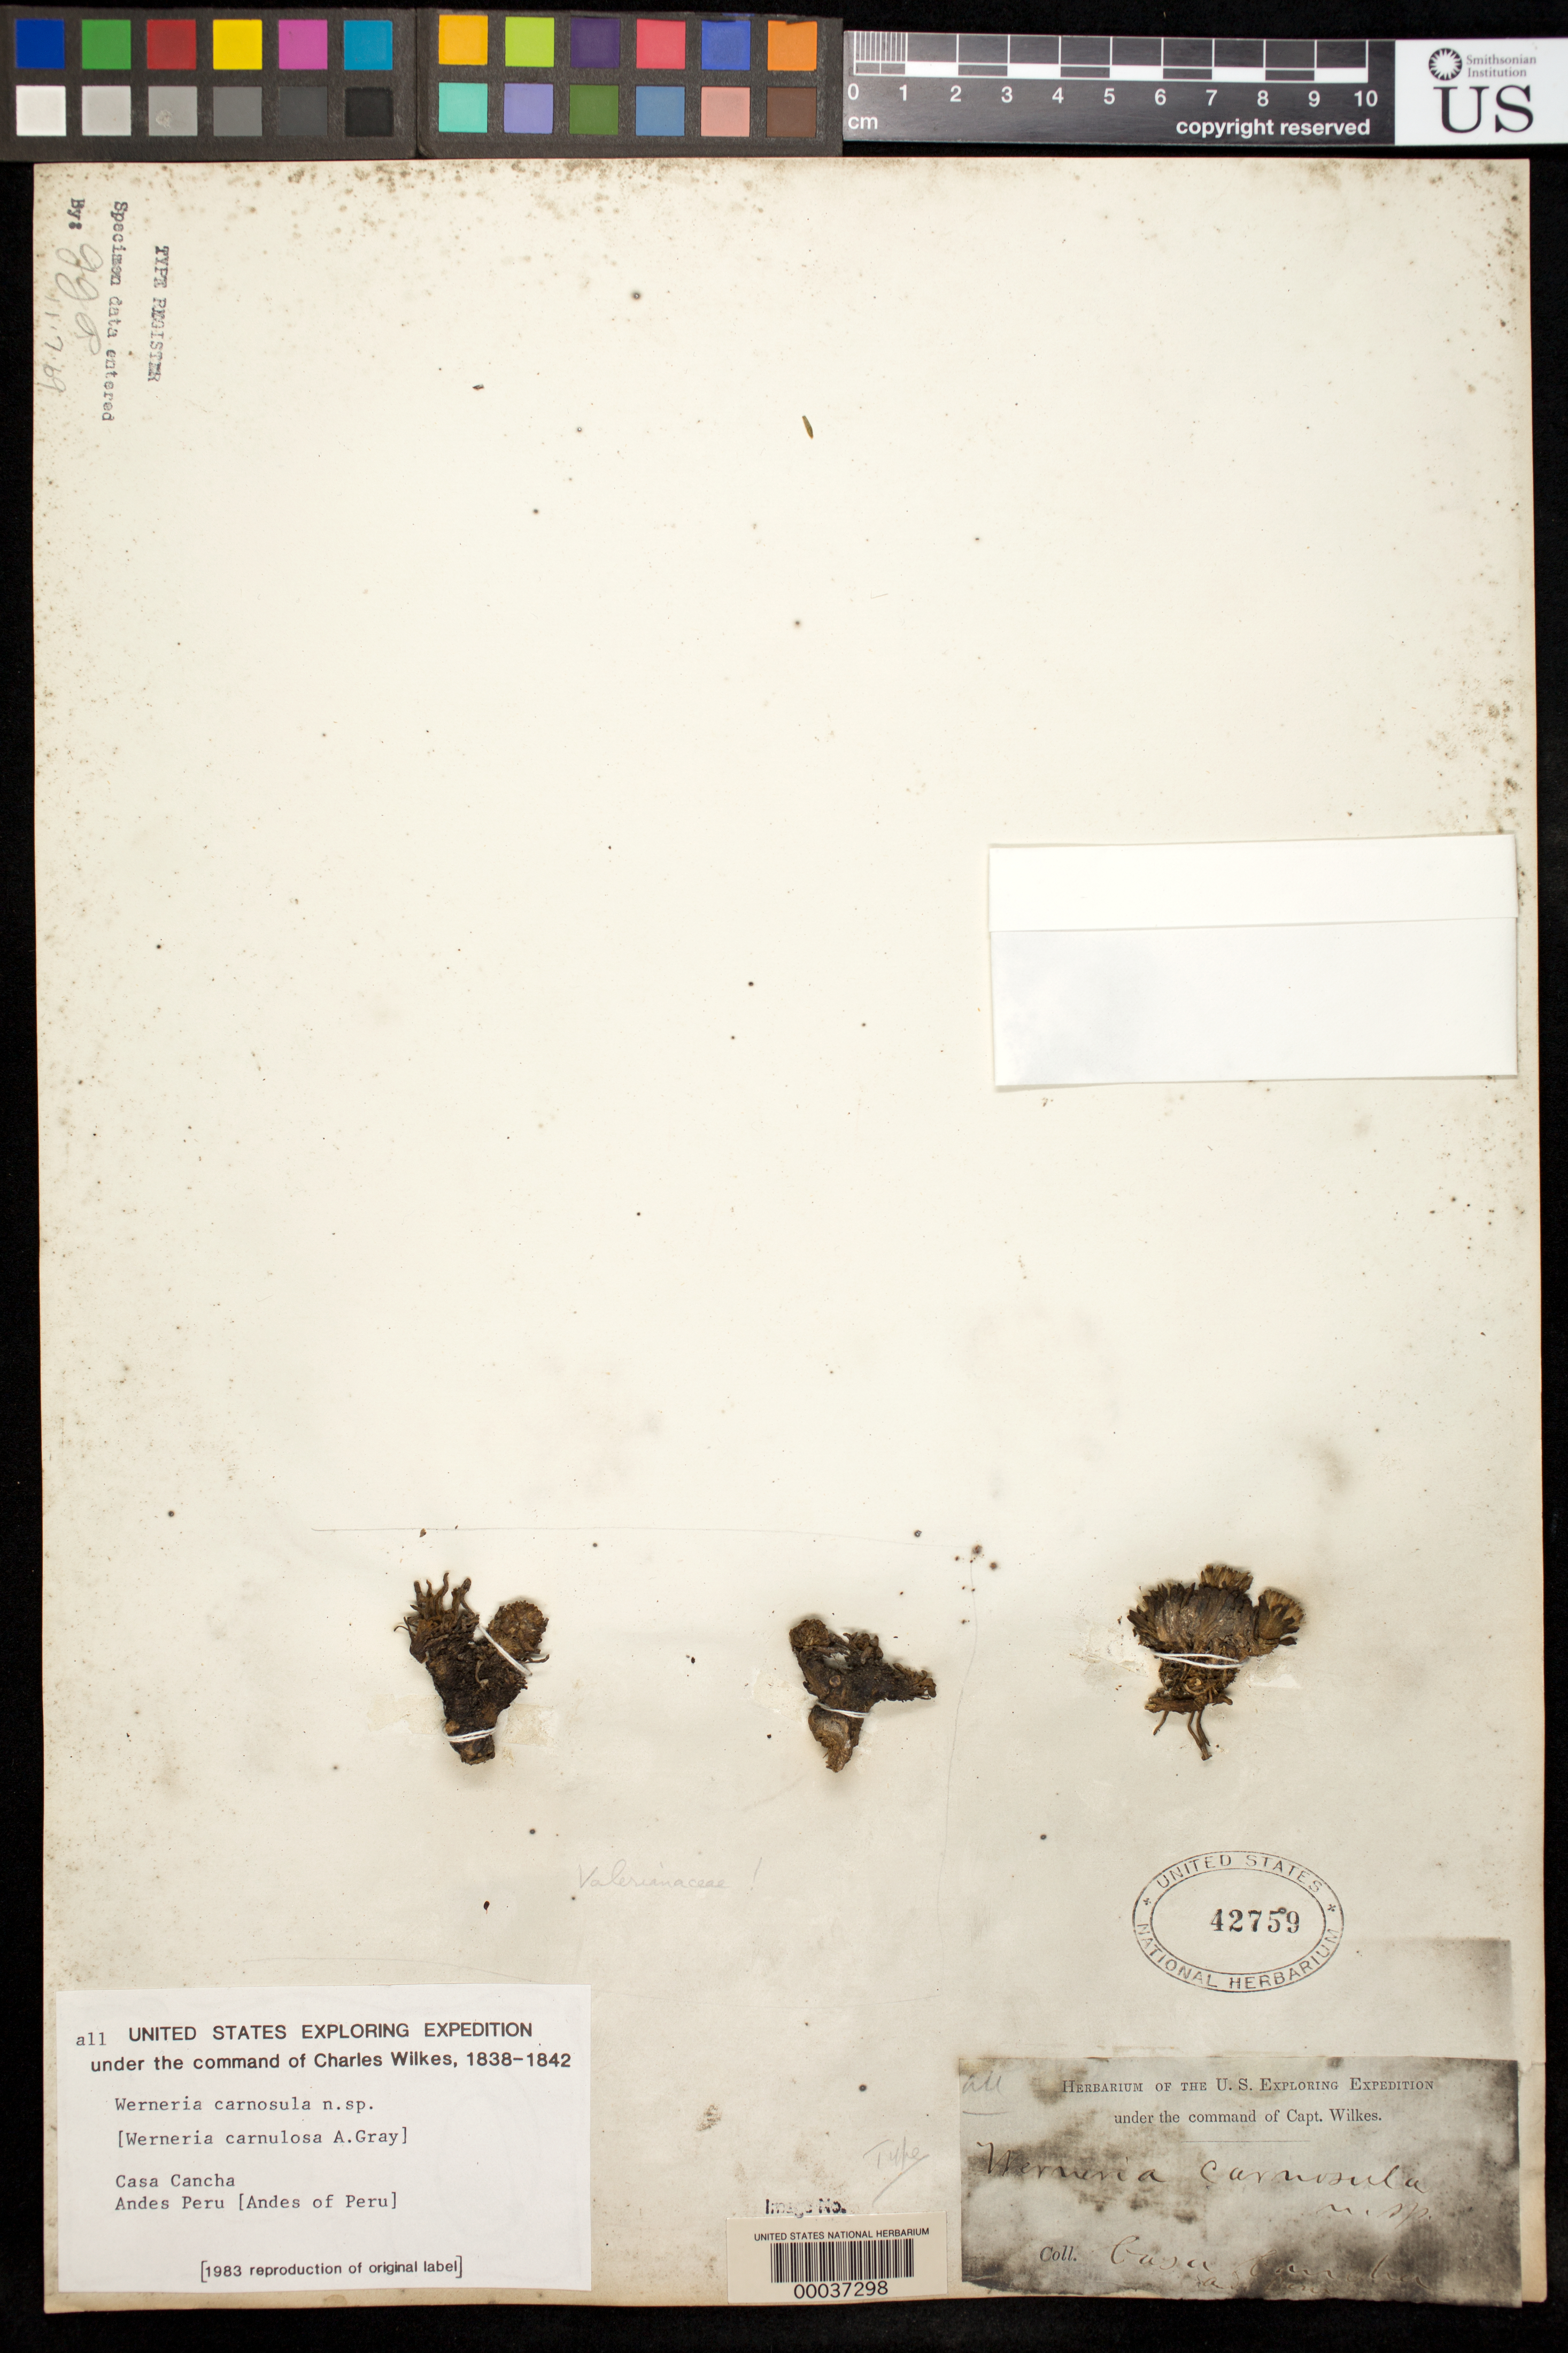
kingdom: Plantae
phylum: Tracheophyta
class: Magnoliopsida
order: Asterales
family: Asteraceae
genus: Werneria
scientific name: Werneria carnulosa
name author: A. Gray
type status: Type Collection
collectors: Wilkes Explor. Exped.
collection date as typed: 1838 to -- --- 1842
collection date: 1838/1842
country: Peru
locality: Casa Cancha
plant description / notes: Apparently a mixed collection, with separate element of Valerianaceae mounted on sheet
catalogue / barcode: US 42759